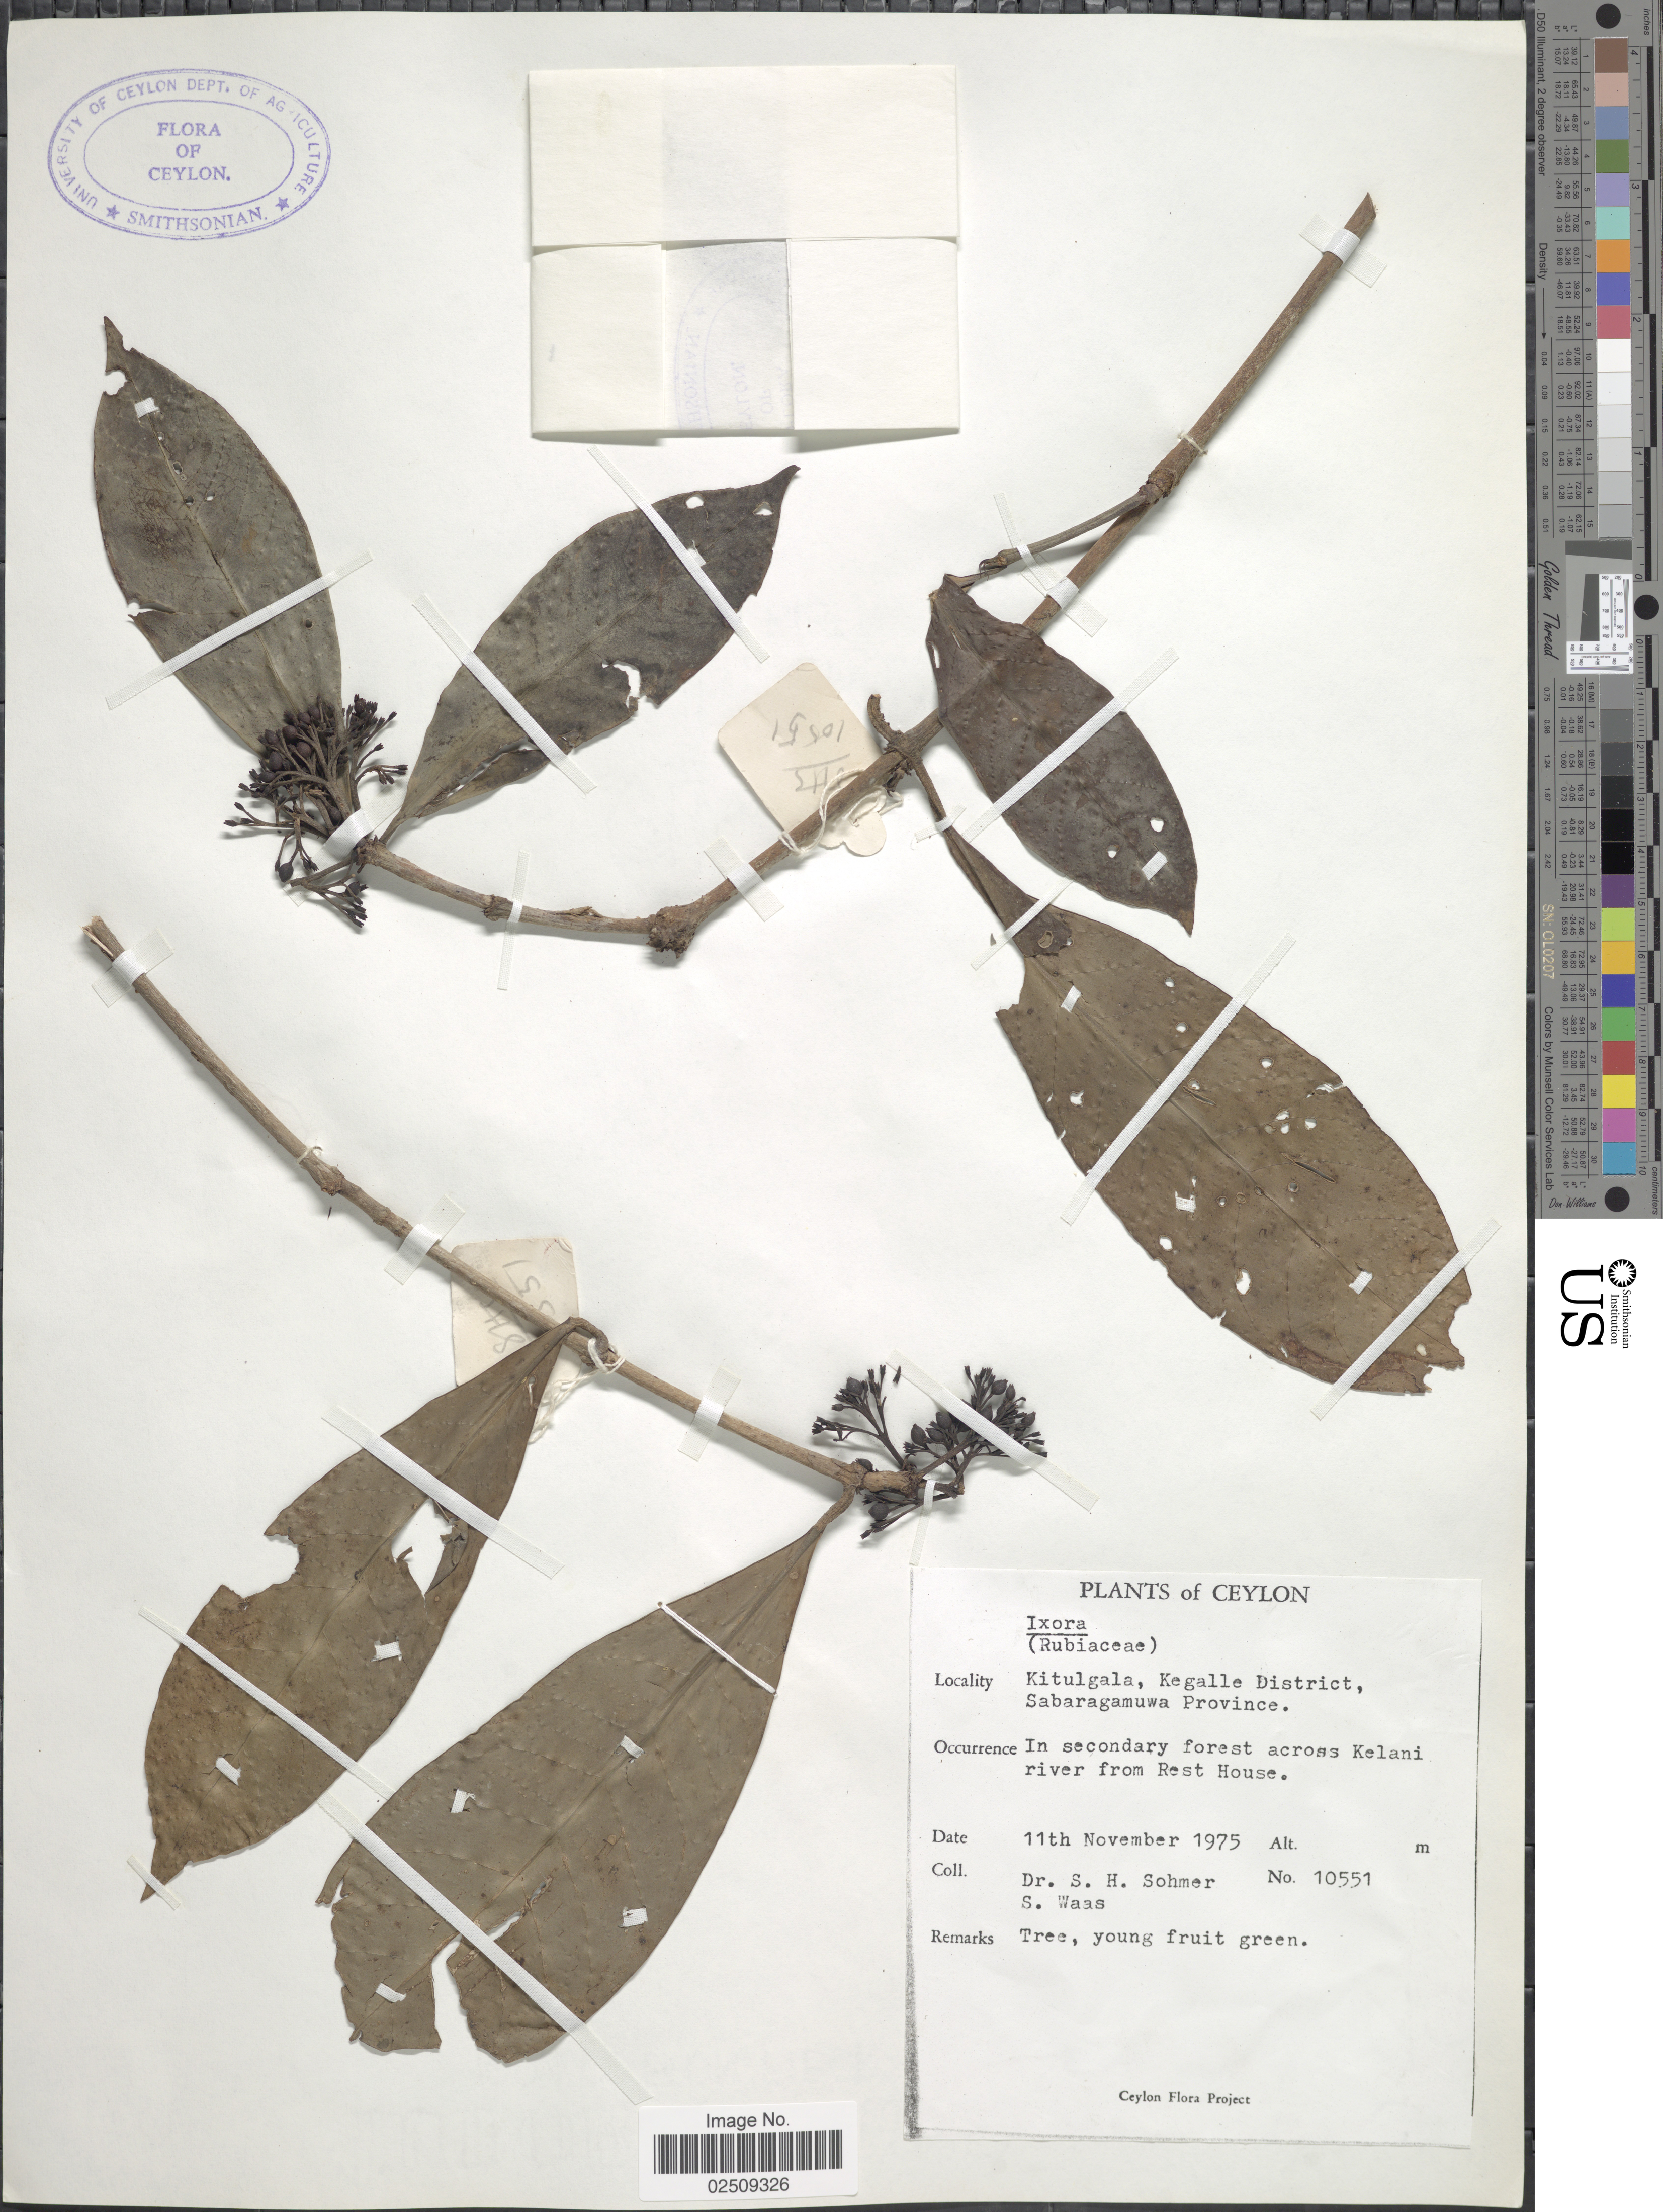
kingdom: Plantae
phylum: Tracheophyta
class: Magnoliopsida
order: Gentianales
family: Rubiaceae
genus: Ixora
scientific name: Ixora sp.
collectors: S. H. Sohmer & S. Waas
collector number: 10551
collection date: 1975-11-11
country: Sri Lanka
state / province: Sabaragamuwa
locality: Ceylon. Kitulgala, Kegalle District. In secondary forest across Kelani river from Rest House.